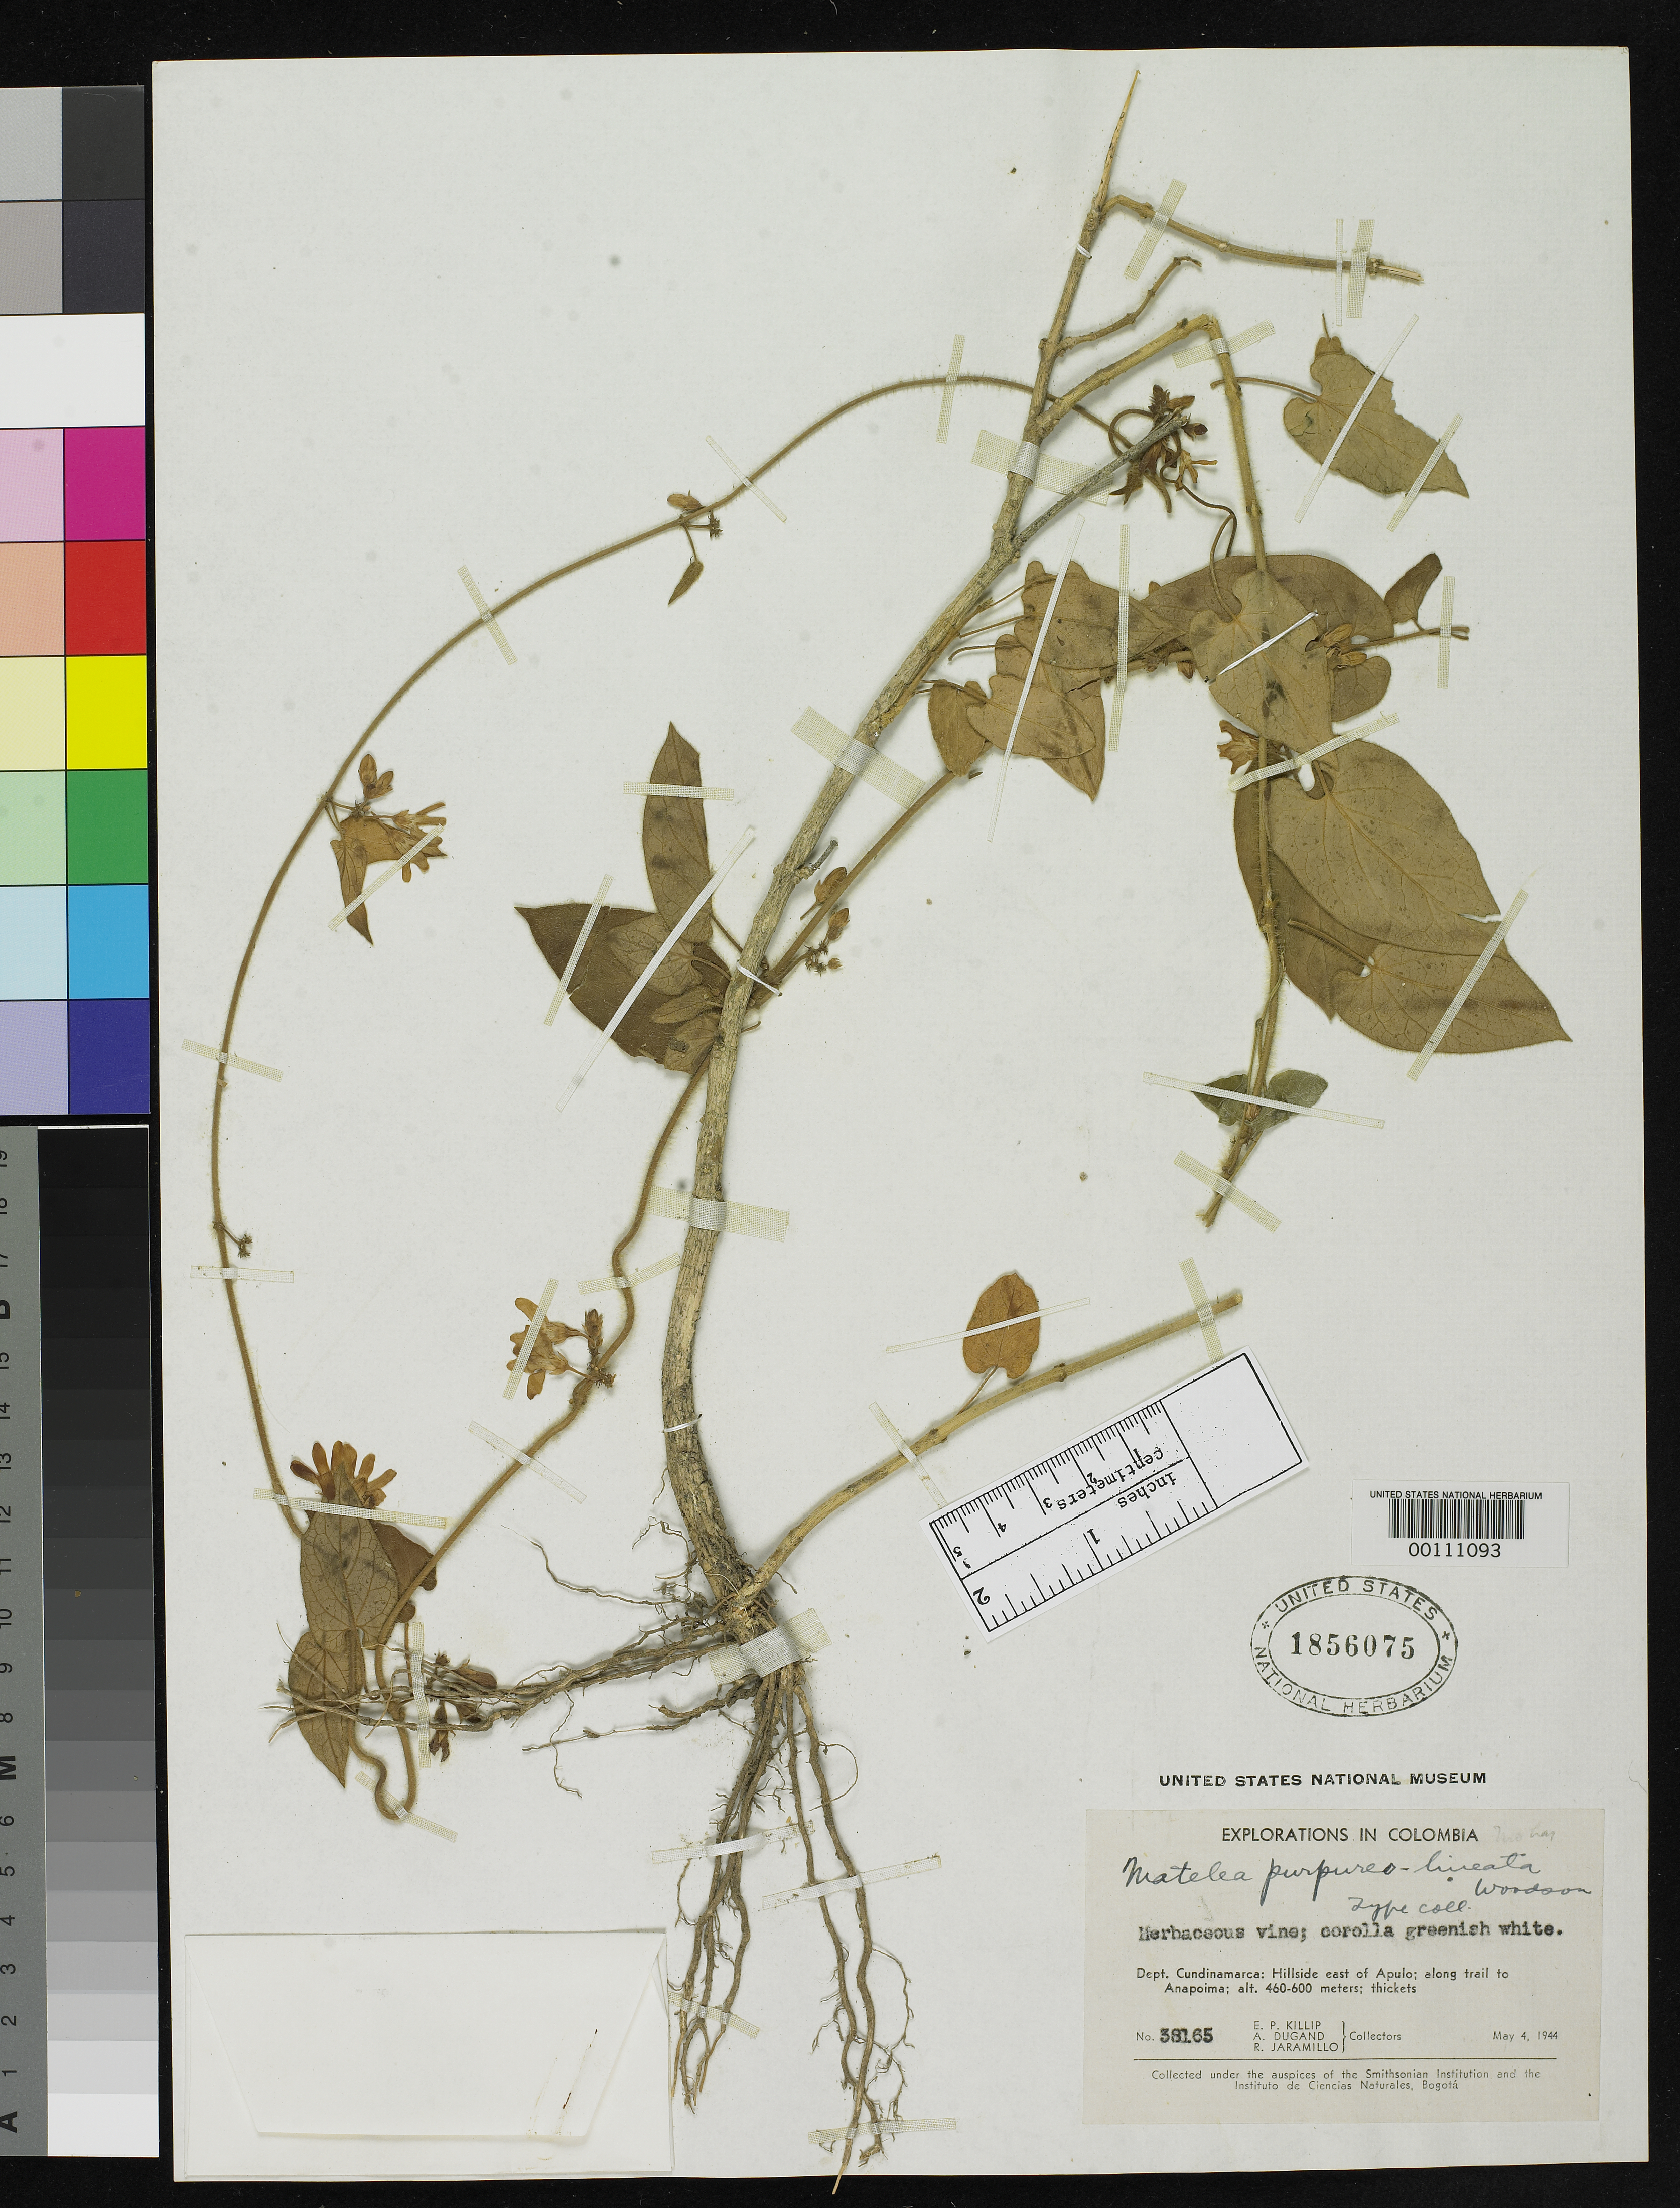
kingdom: Plantae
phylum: Tracheophyta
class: Magnoliopsida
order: Gentianales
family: Apocynaceae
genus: Matelea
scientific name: Matelea purpureolineata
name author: Woodson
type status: Isotype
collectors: E. P. Killip, A. Dugand G. & R. Jaramillo M.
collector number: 38165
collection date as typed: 04 May 1944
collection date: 1944-05-04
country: Colombia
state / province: Cundinamarca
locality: E of Apulo, along Trail to Anapoima.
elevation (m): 460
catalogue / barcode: US 1856075